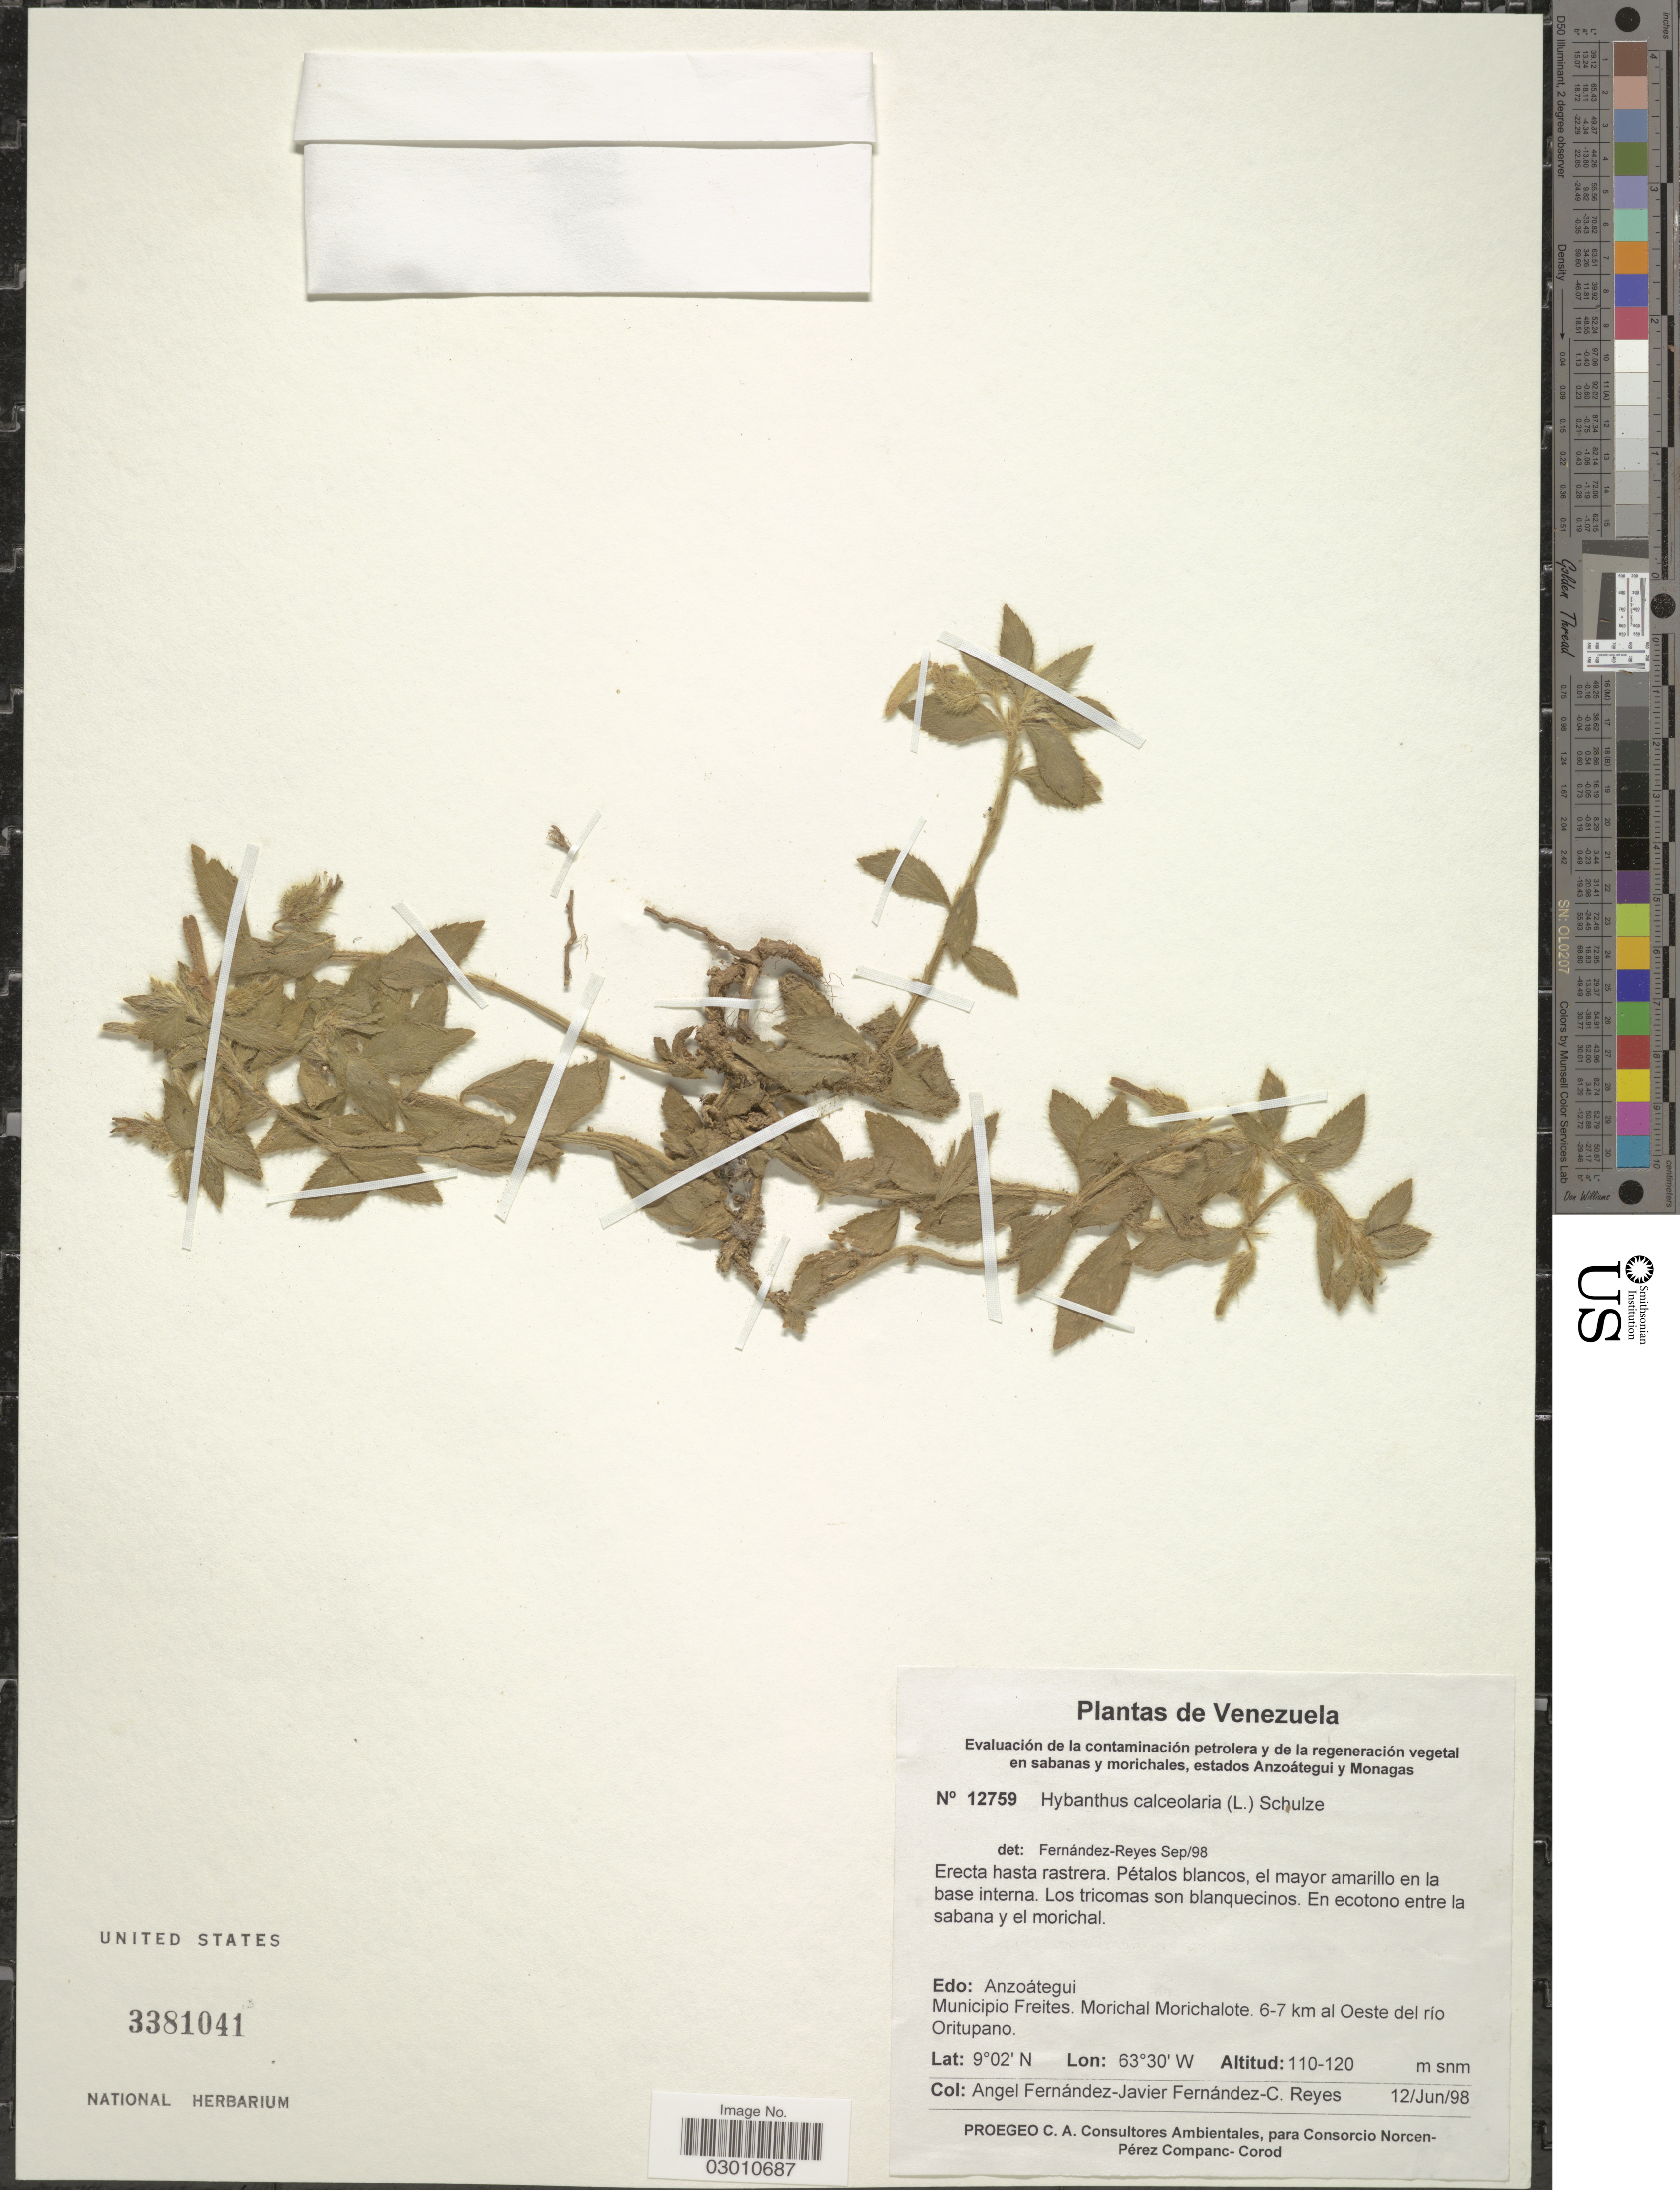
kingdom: Plantae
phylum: Tracheophyta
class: Magnoliopsida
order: Malpighiales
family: Violaceae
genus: Pombalia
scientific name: Pombalia calceolaria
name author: (L.) Paula-Souza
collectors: Á. Fernández, J. Fernández & C. Reyes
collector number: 12759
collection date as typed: Transcribed d/m/y: 12/6/98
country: Venezuela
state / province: Anzoategui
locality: Municipio Freites. Morichal Morichalote. 6-7 km al Oeste del rio Oritupano.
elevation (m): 110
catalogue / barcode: US 3381041